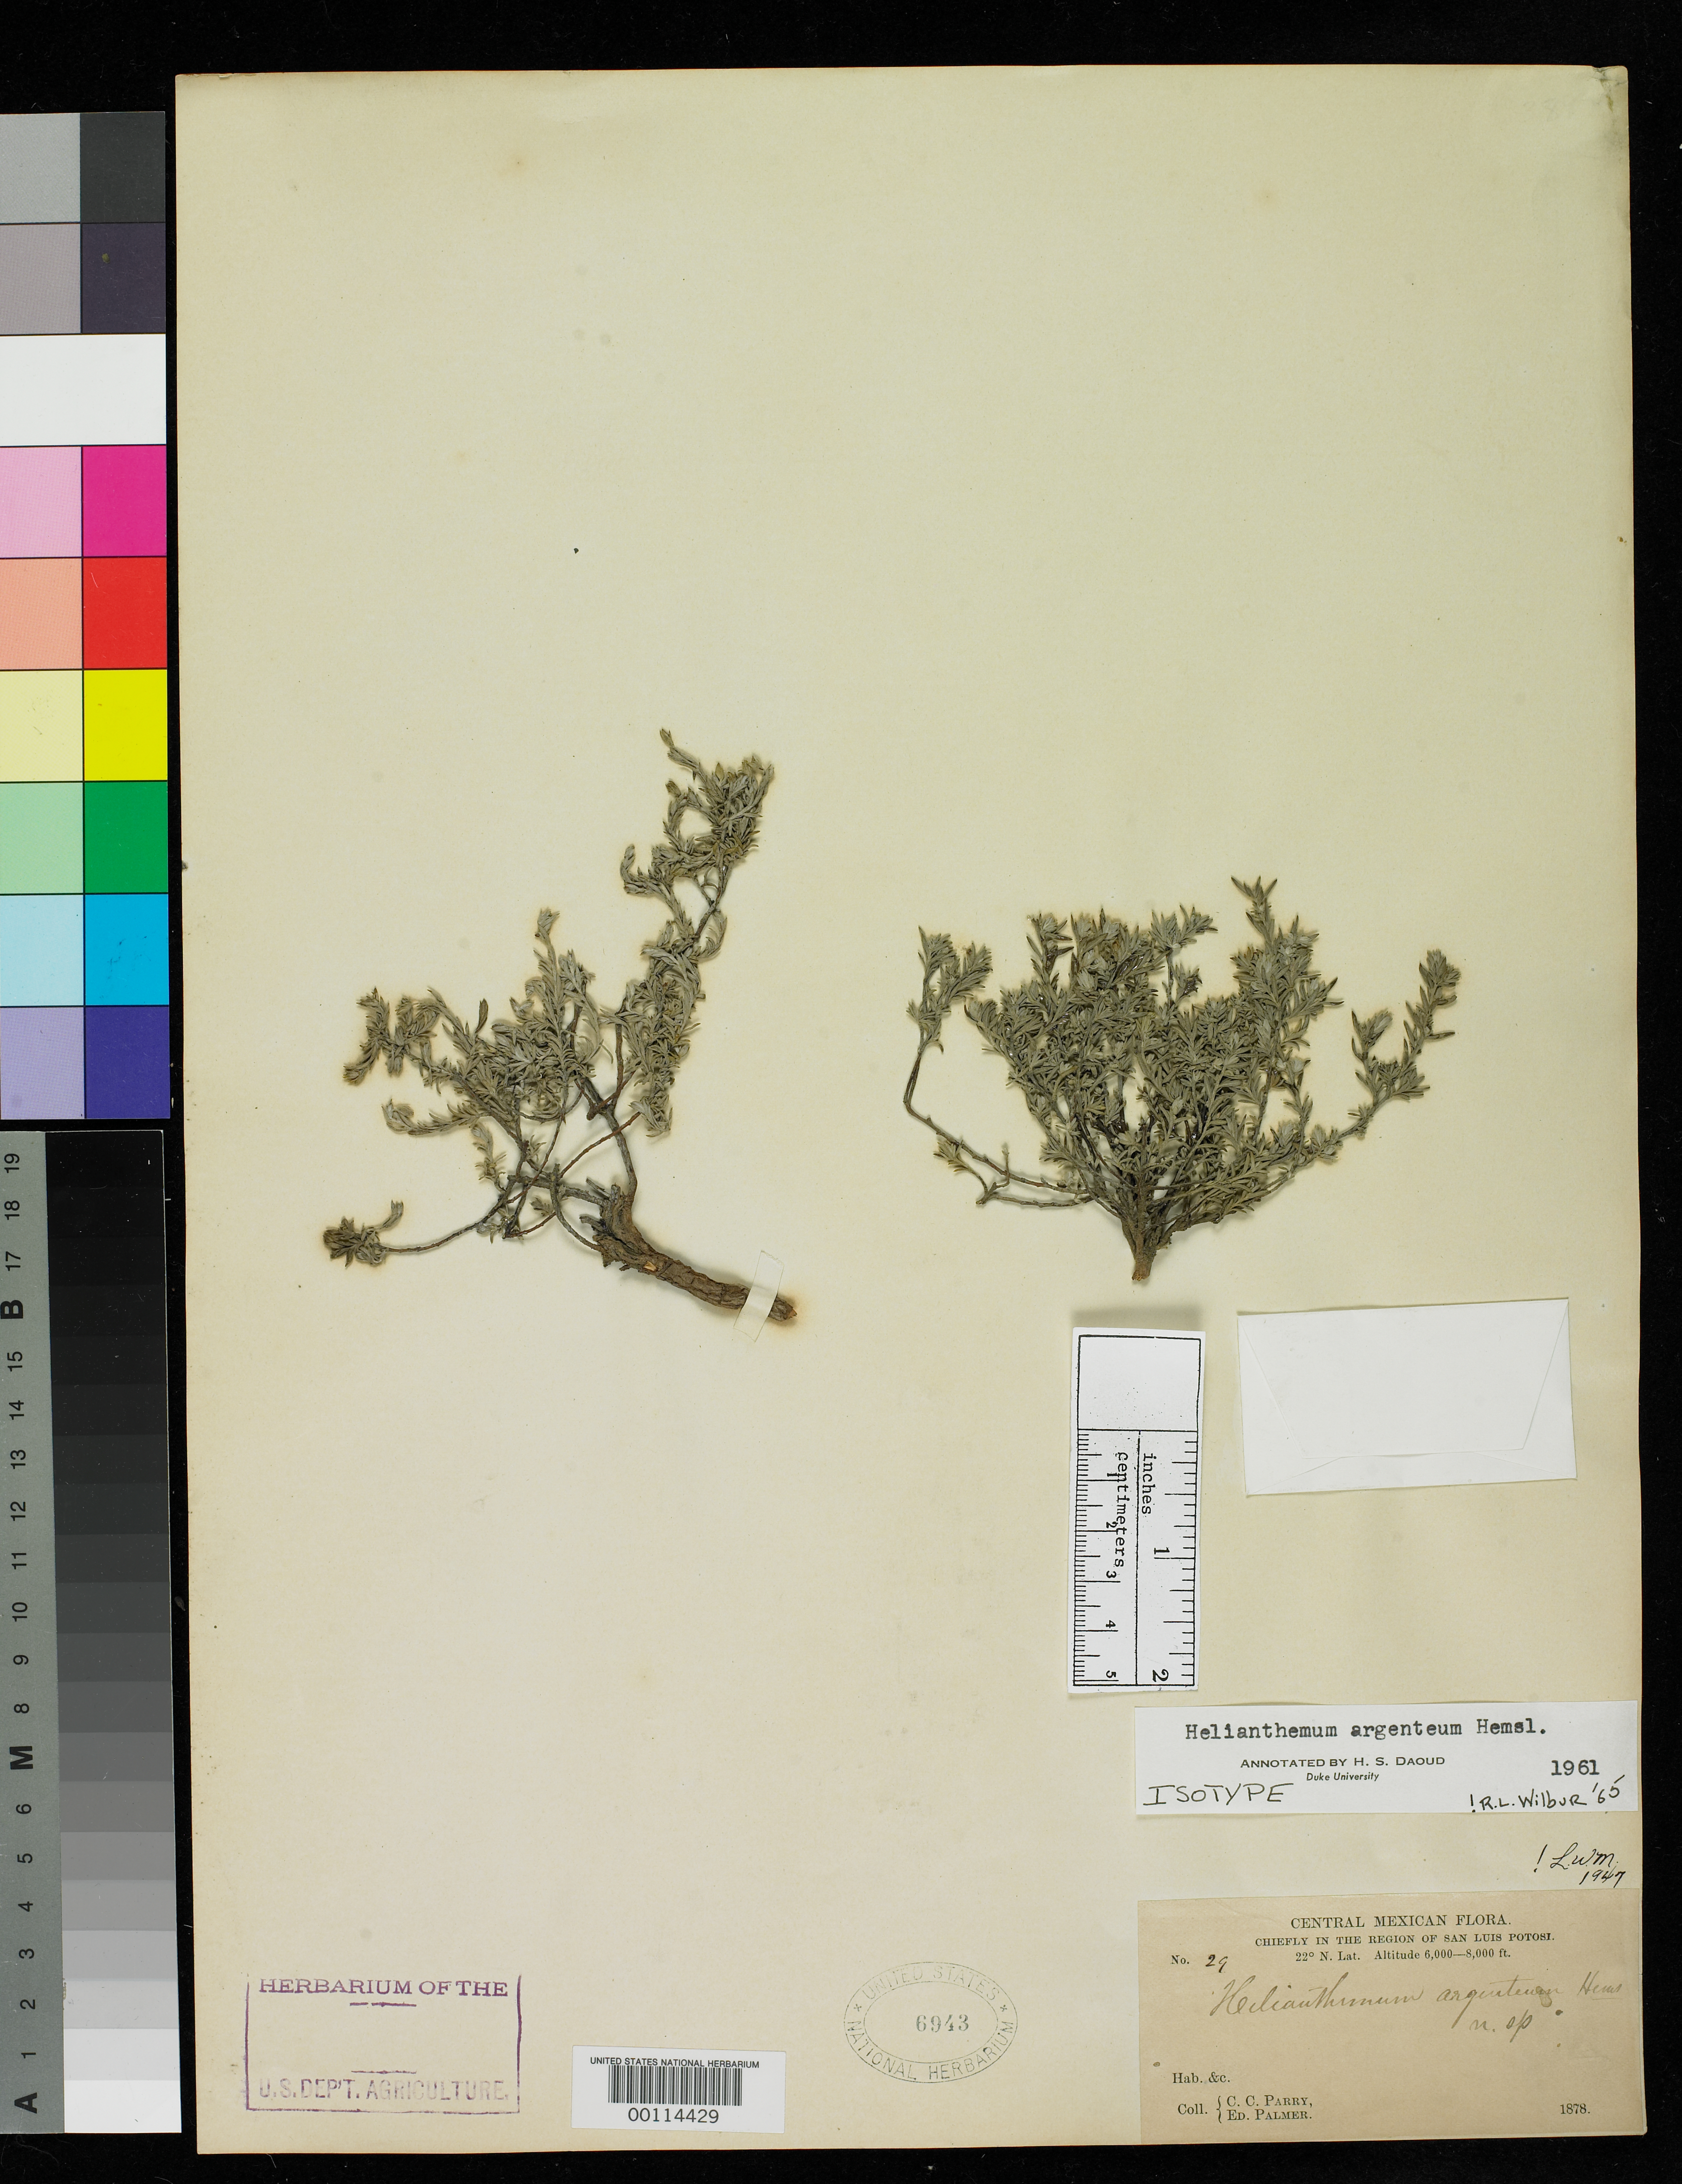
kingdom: Plantae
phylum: Tracheophyta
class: Magnoliopsida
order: Malvales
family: Cistaceae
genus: Helianthemum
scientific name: Helianthemum argenteum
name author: Hemsl.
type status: Isotype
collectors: C. C. Parry & E. Palmer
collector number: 29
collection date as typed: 1878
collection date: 1878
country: Mexico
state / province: San Luis Potosi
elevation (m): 183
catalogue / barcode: US 6943